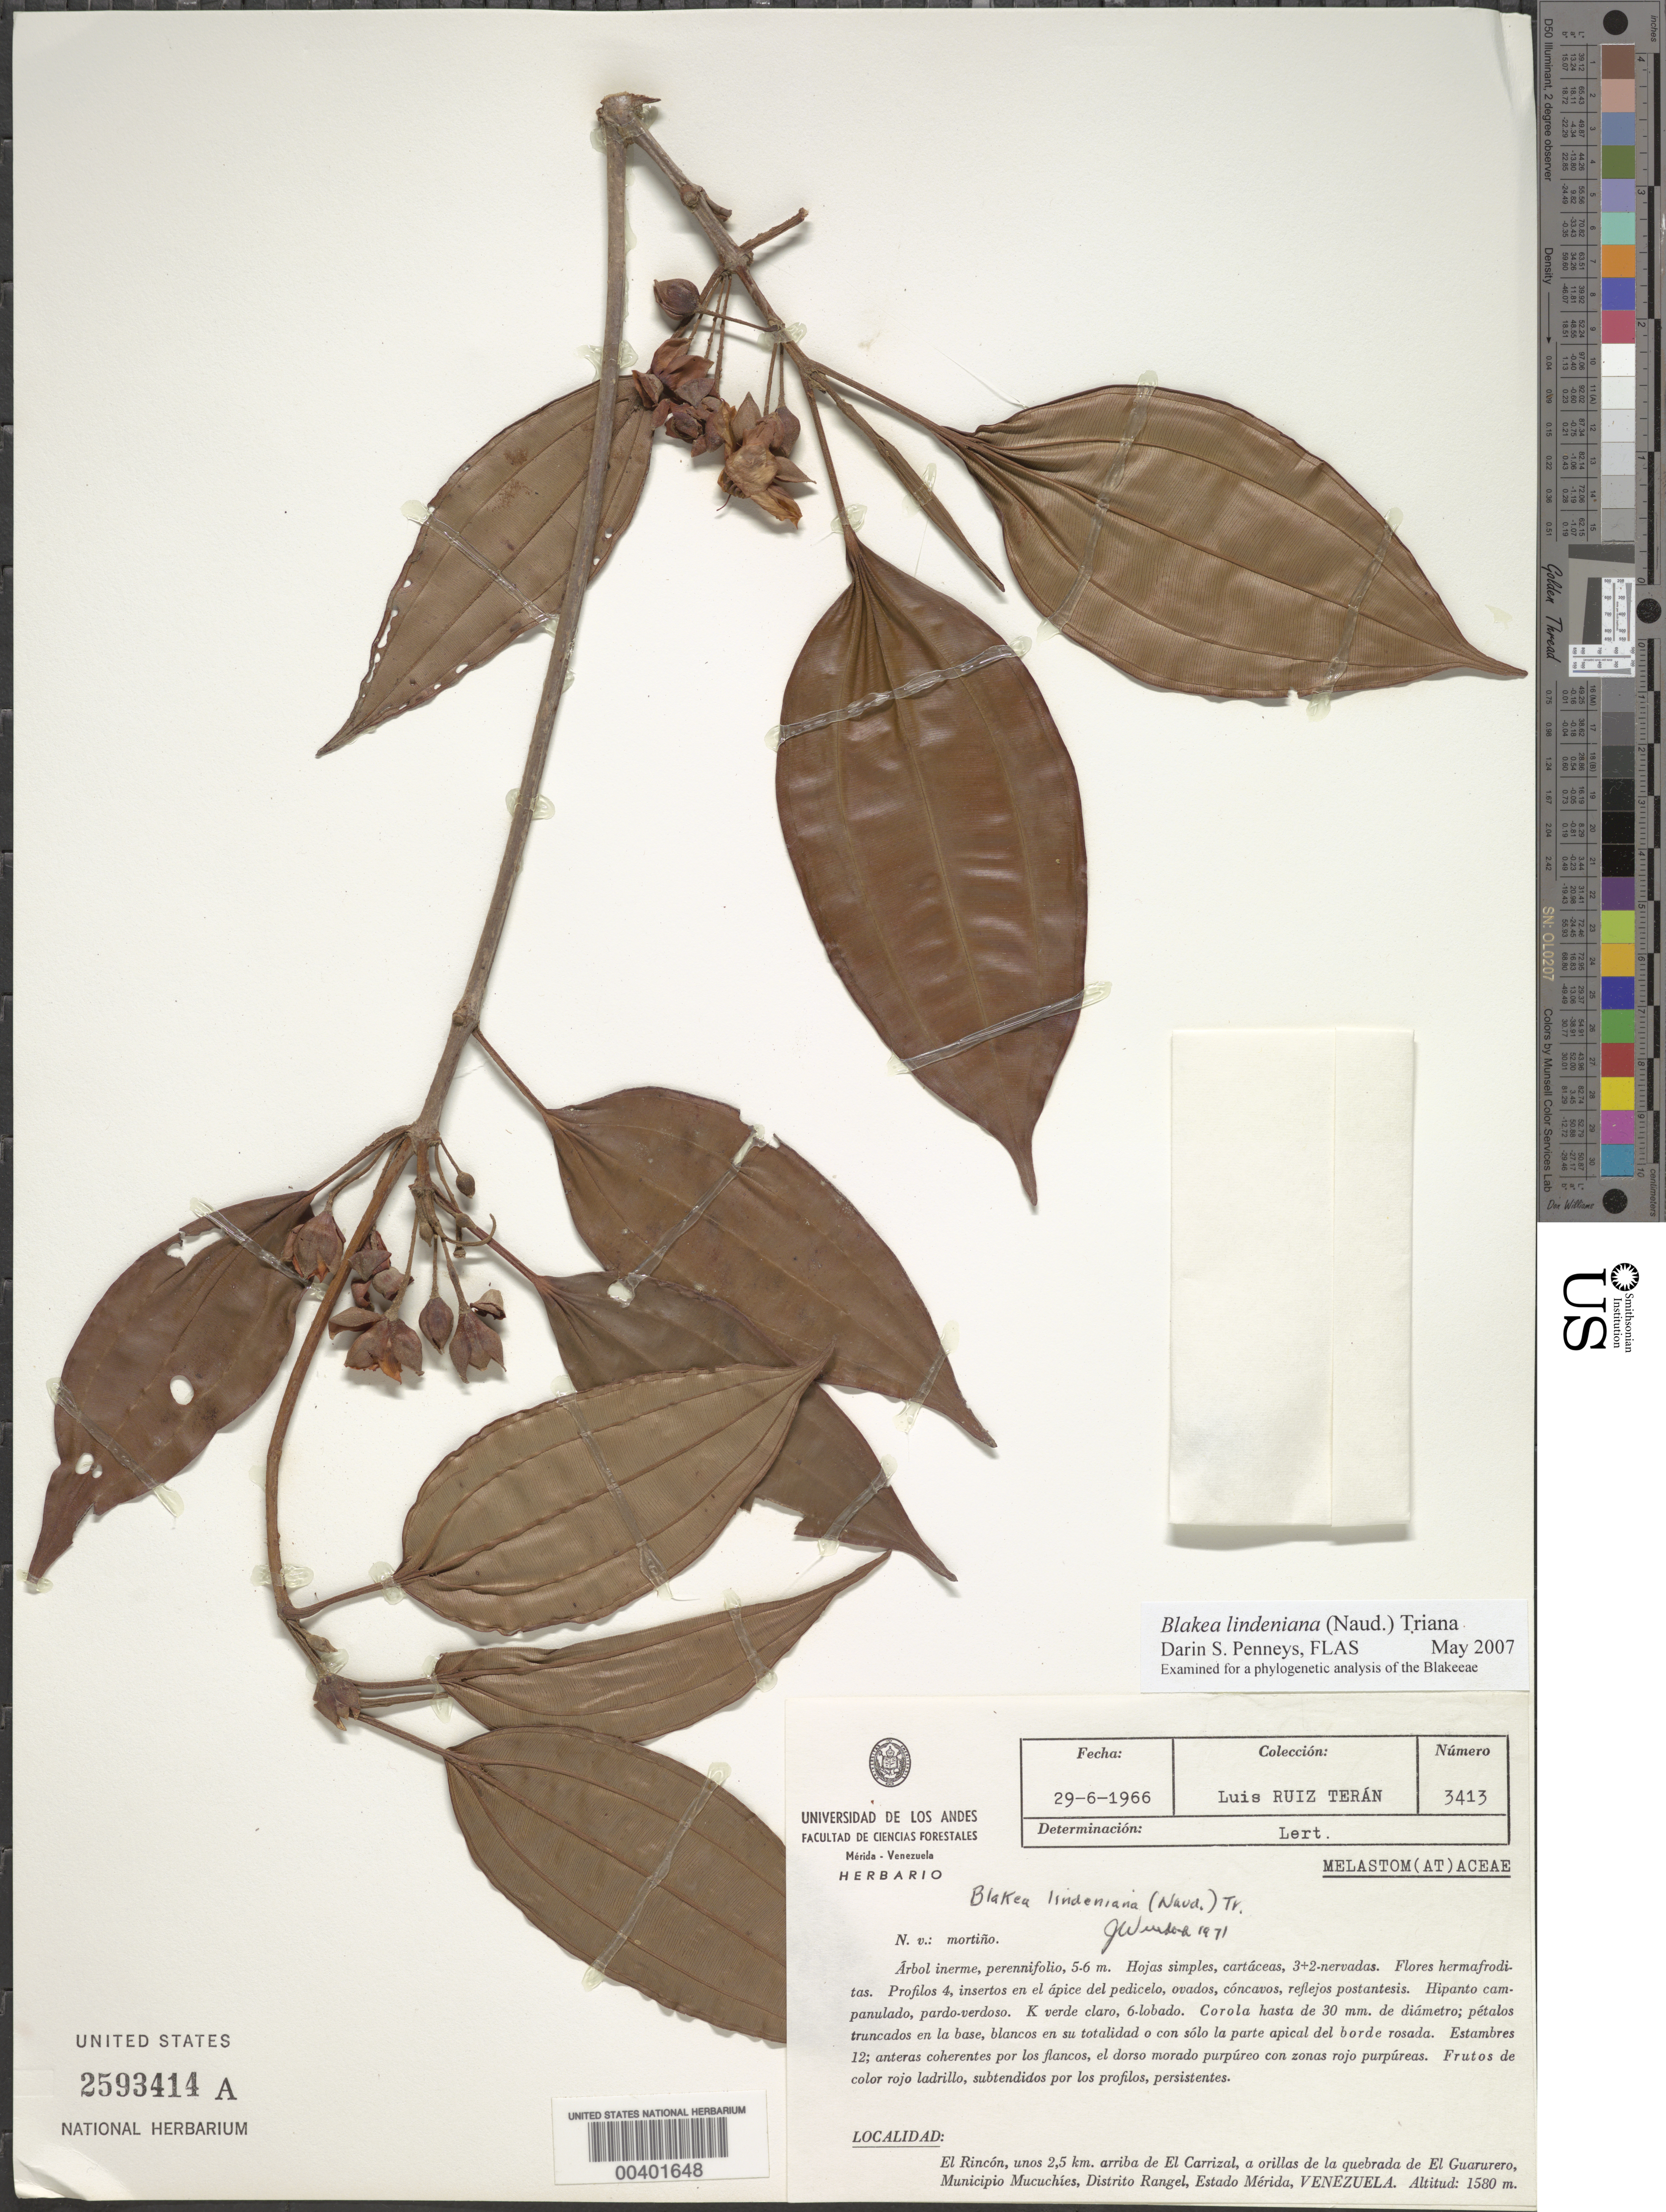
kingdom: Plantae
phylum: Tracheophyta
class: Magnoliopsida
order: Myrtales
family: Melastomataceae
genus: Blakea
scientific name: Blakea lindeniana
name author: (Naudin) Triana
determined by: Wurdack, John J., (US), US (UNITED STATES)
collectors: L. E. Ruíz-Terán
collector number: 3413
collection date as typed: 29 Jun 1966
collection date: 1966-06-29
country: Venezuela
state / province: Mérida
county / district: Rangel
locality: Unos 2,5 km. arriba de El Carrizal, a orillas de la quebrada de El Guarurero, Municipio Mucuchíes. Carrizal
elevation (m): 1580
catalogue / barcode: US 2593414A